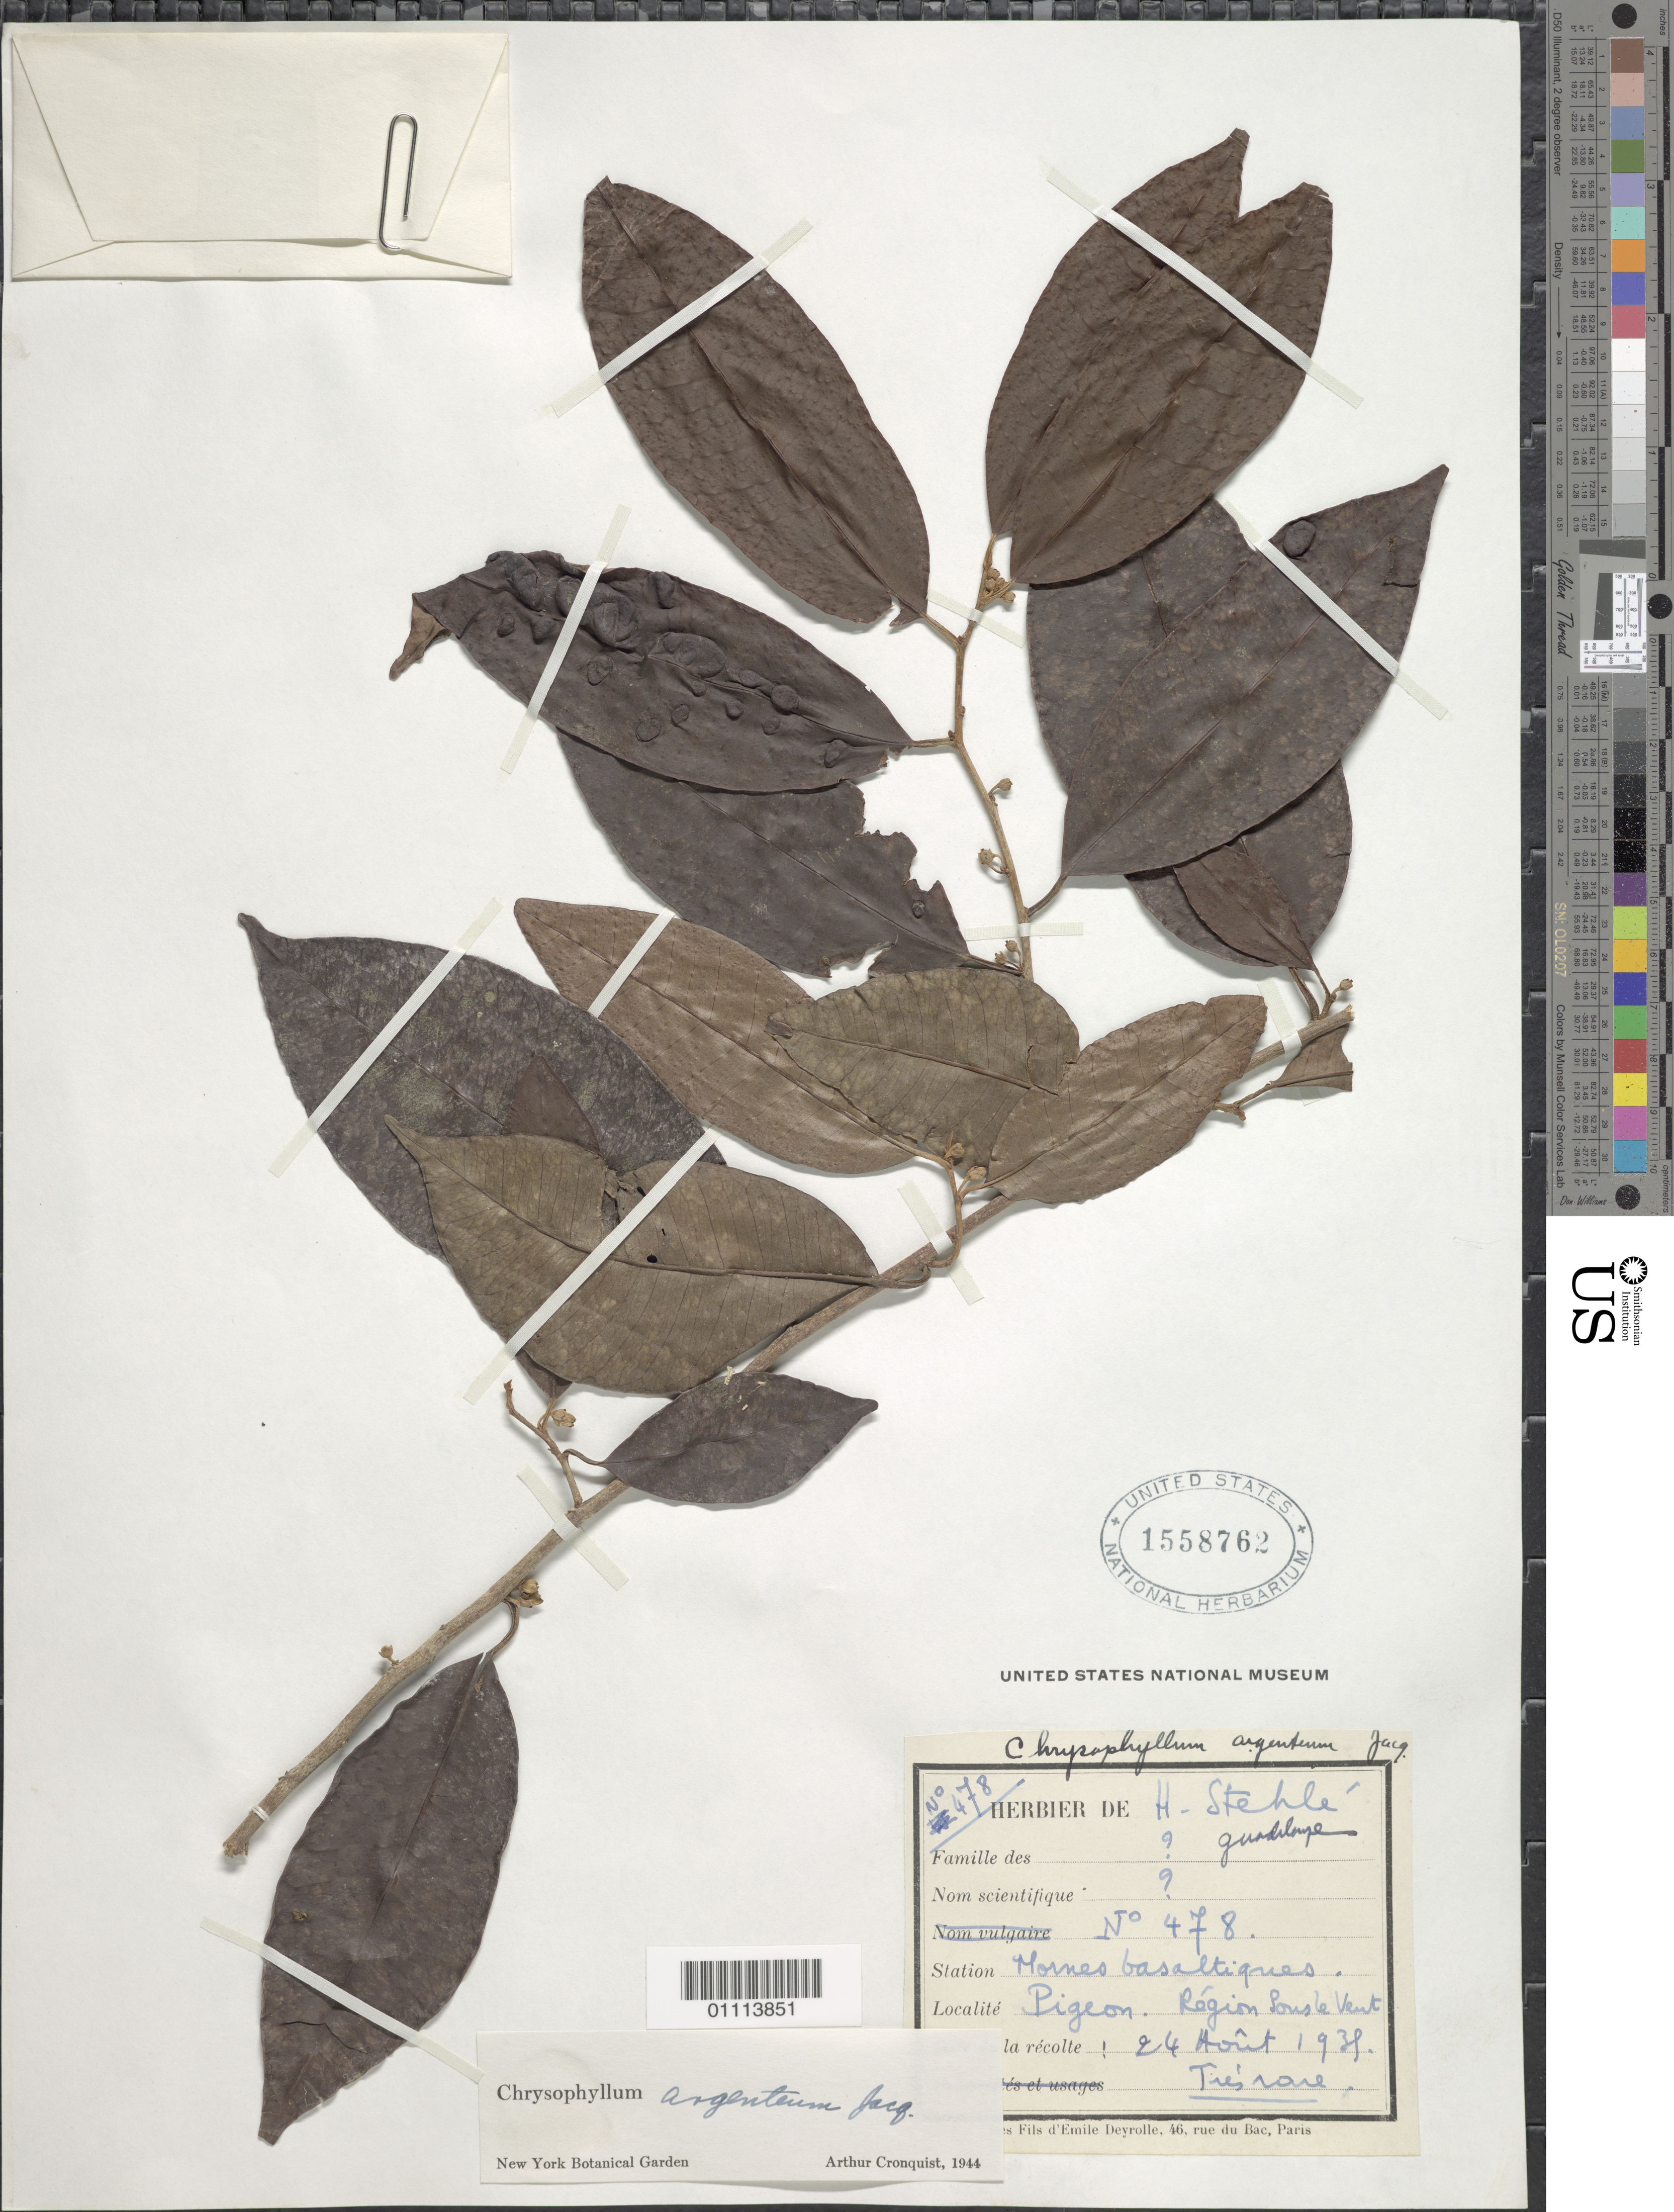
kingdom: Plantae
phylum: Tracheophyta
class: Magnoliopsida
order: Ericales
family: Sapotaceae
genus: Chrysophyllum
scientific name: Chrysophyllum argenteum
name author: Jacq.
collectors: H. Stehlé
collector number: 478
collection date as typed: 24 Aug 1938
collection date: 1938-08-24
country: Guadeloupe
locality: Mornes basaltiques. Pigeon. Region Pous le Veut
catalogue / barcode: US 1558762